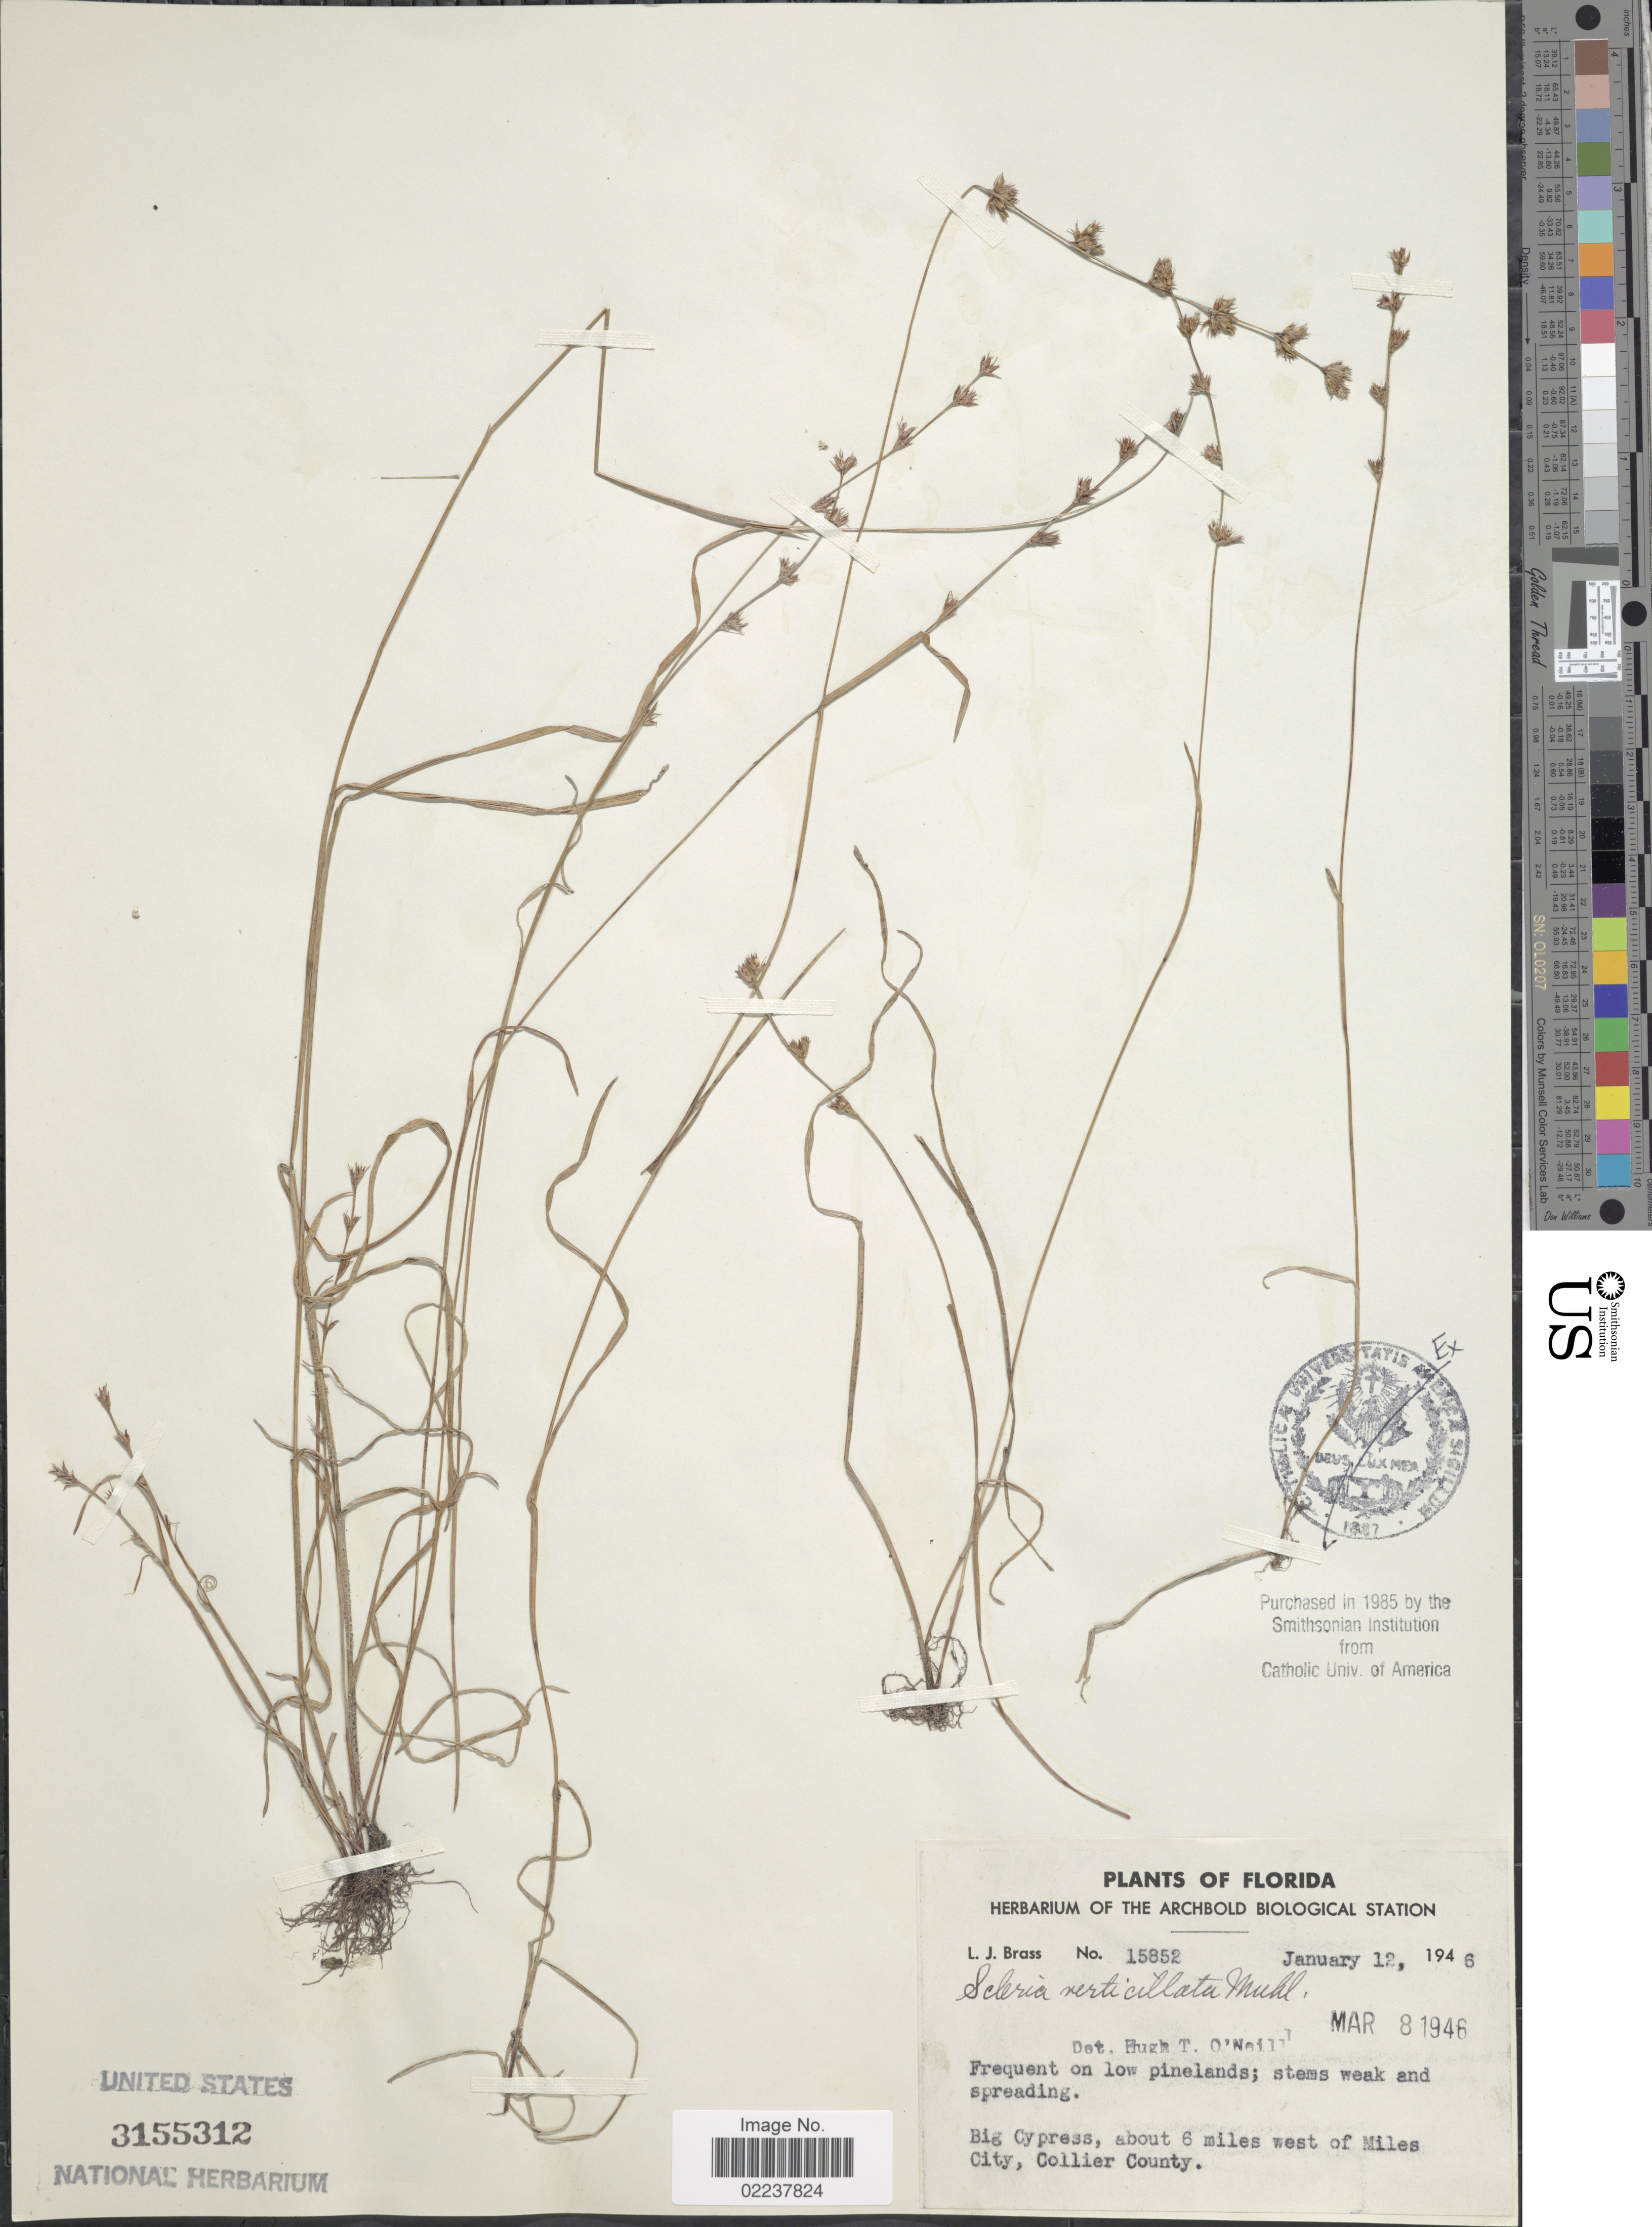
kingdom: Plantae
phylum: Tracheophyta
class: Liliopsida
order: Poales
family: Cyperaceae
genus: Scleria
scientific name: Scleria verticillata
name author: Muhl. ex Willd.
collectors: L. J. Brass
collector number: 15852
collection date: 1946-01-12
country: United States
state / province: Florida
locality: Big Cypress, about 6 miles west of Miles City, Collier County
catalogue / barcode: US 3155312